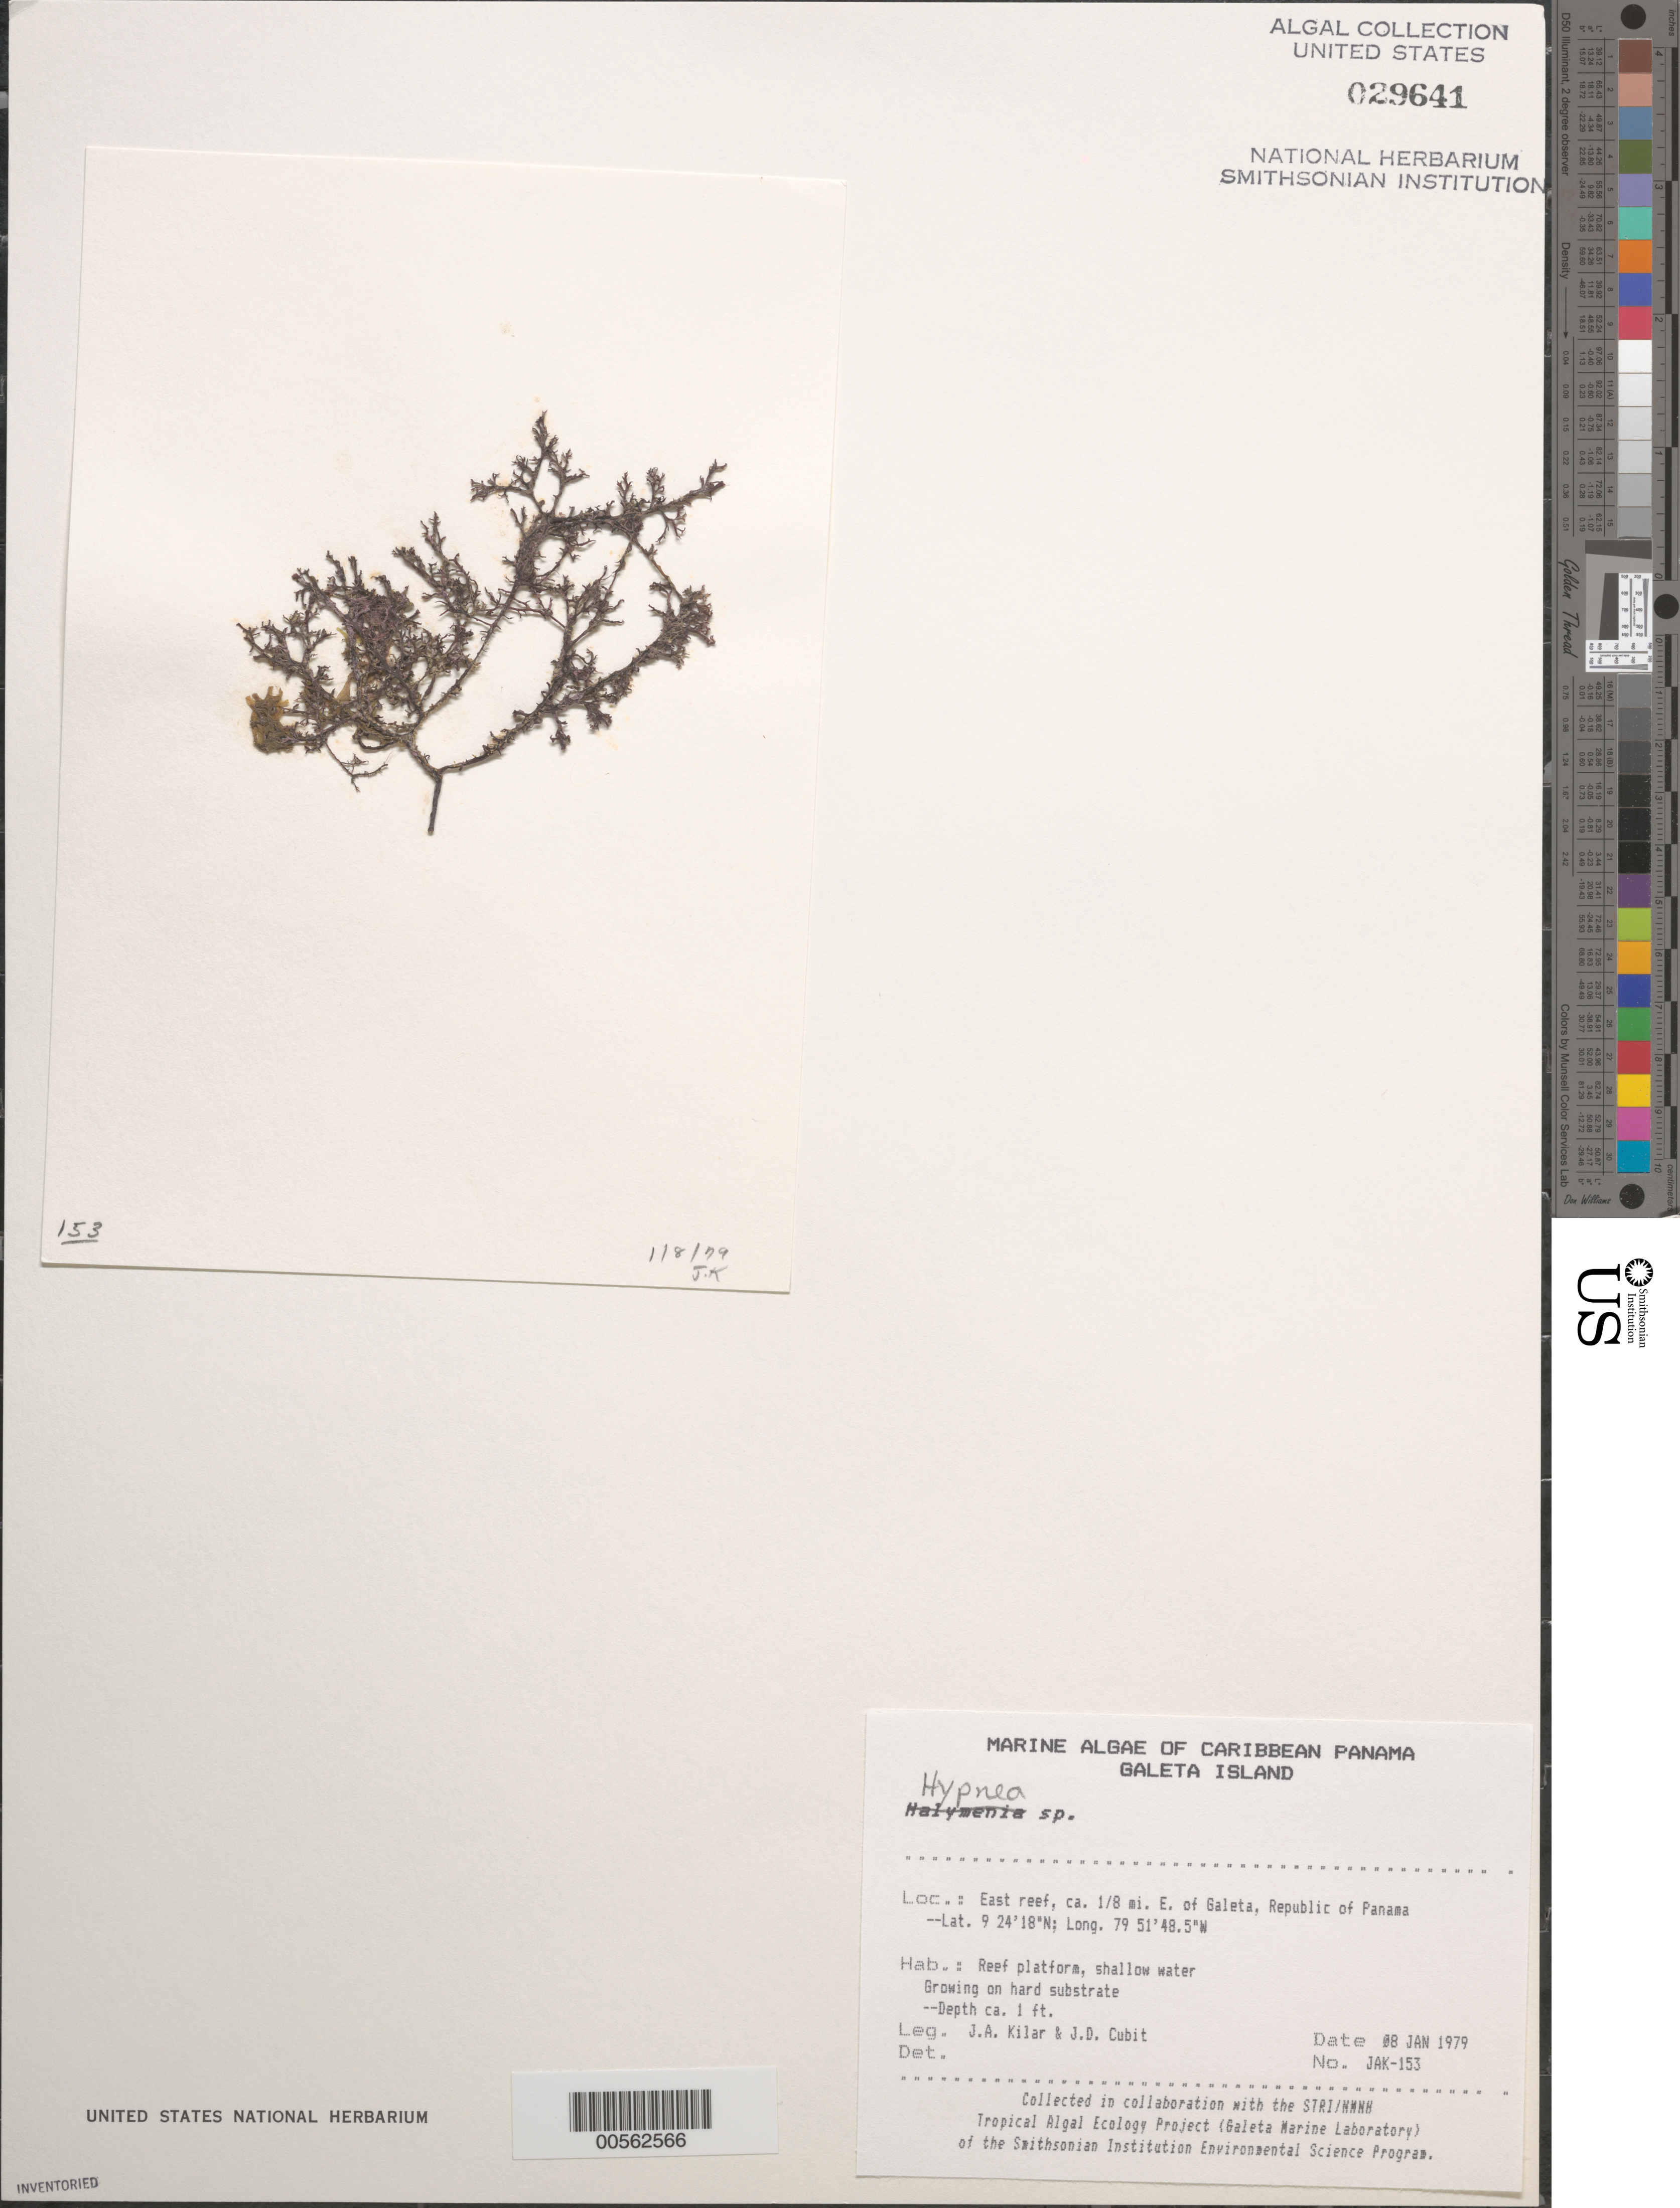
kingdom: Plantae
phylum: Rhodophyta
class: Florideophyceae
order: Gigartinales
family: Cystocloniaceae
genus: Hypnea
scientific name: Hypnea sp.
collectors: J. A. Kilar & J. Cubit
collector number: JAK-153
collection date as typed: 08 Jan 1979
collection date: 1979-01-08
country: Panama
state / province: Colón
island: Galeta Island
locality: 1/8th mile east of Galeta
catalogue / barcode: US 29641